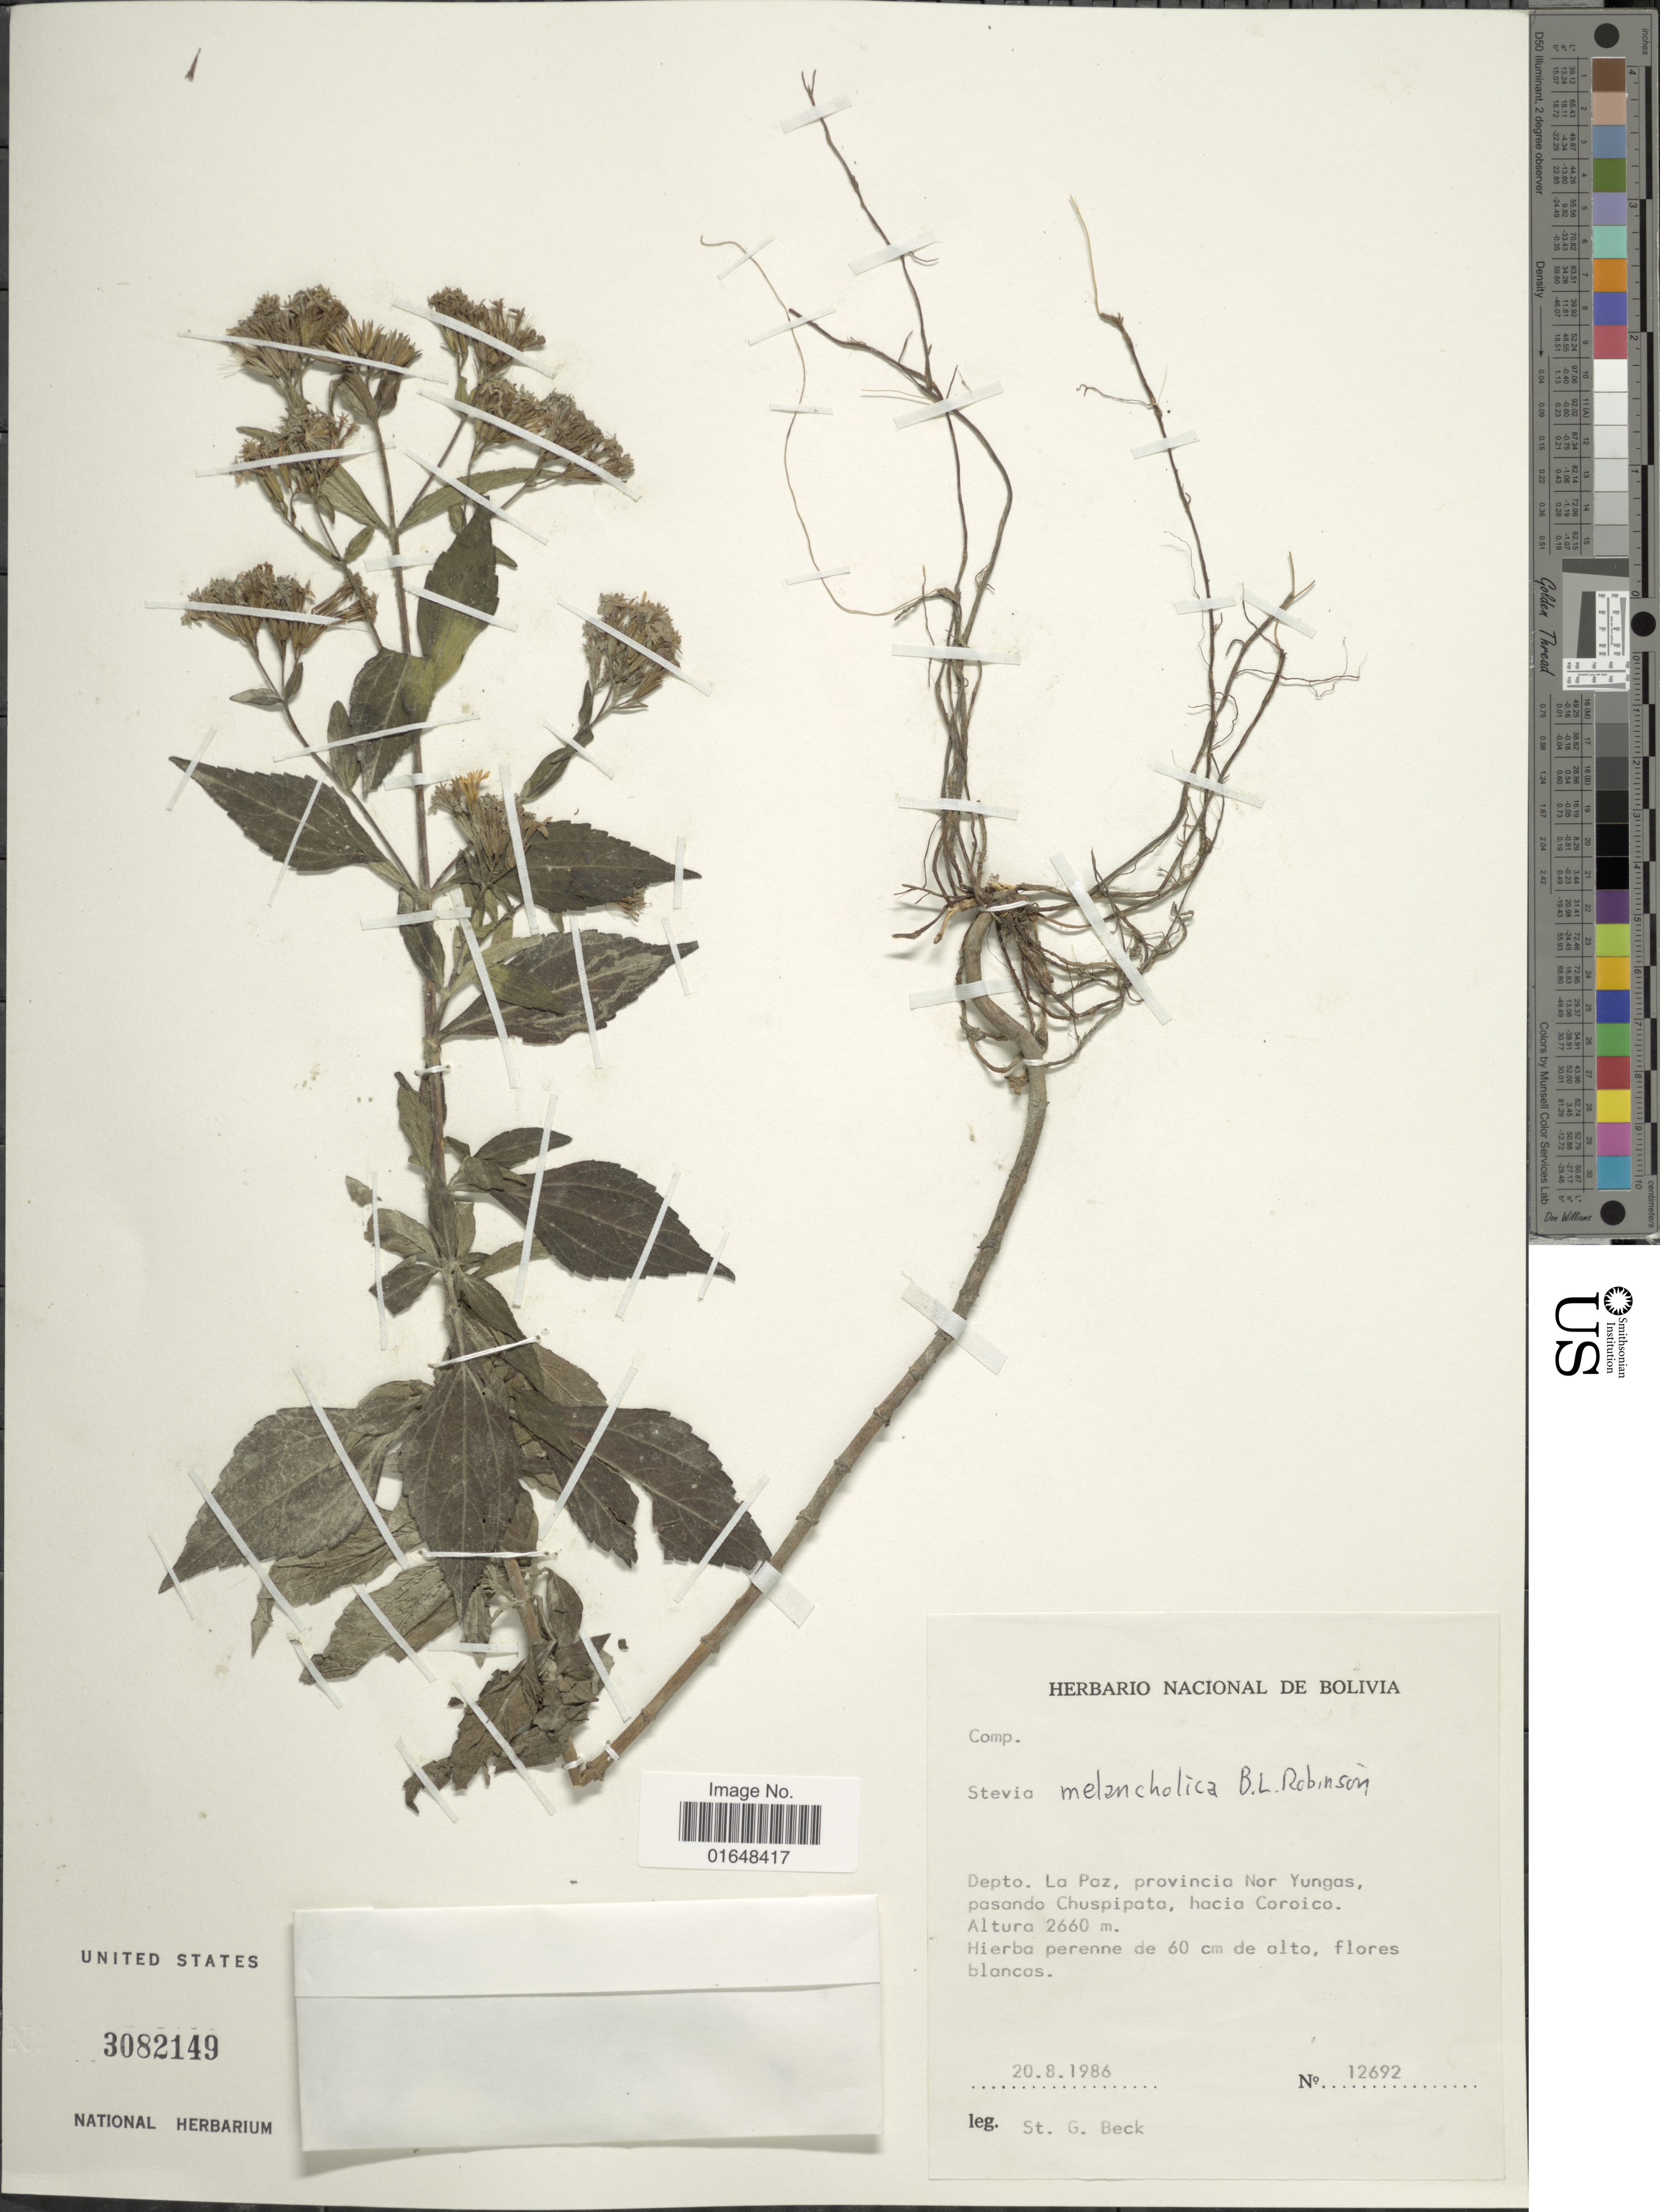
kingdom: Plantae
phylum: Tracheophyta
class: Magnoliopsida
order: Asterales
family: Asteraceae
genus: Stevia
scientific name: Stevia melancholica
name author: B.L. Rob.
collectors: S. G. Beck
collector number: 12692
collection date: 1986-08-20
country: Bolivia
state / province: La Paz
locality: Depto. La Paz, provincia Nor Yungas, pasando Chuspipata, hacia Coroico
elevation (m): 2660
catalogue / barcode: US 3082149